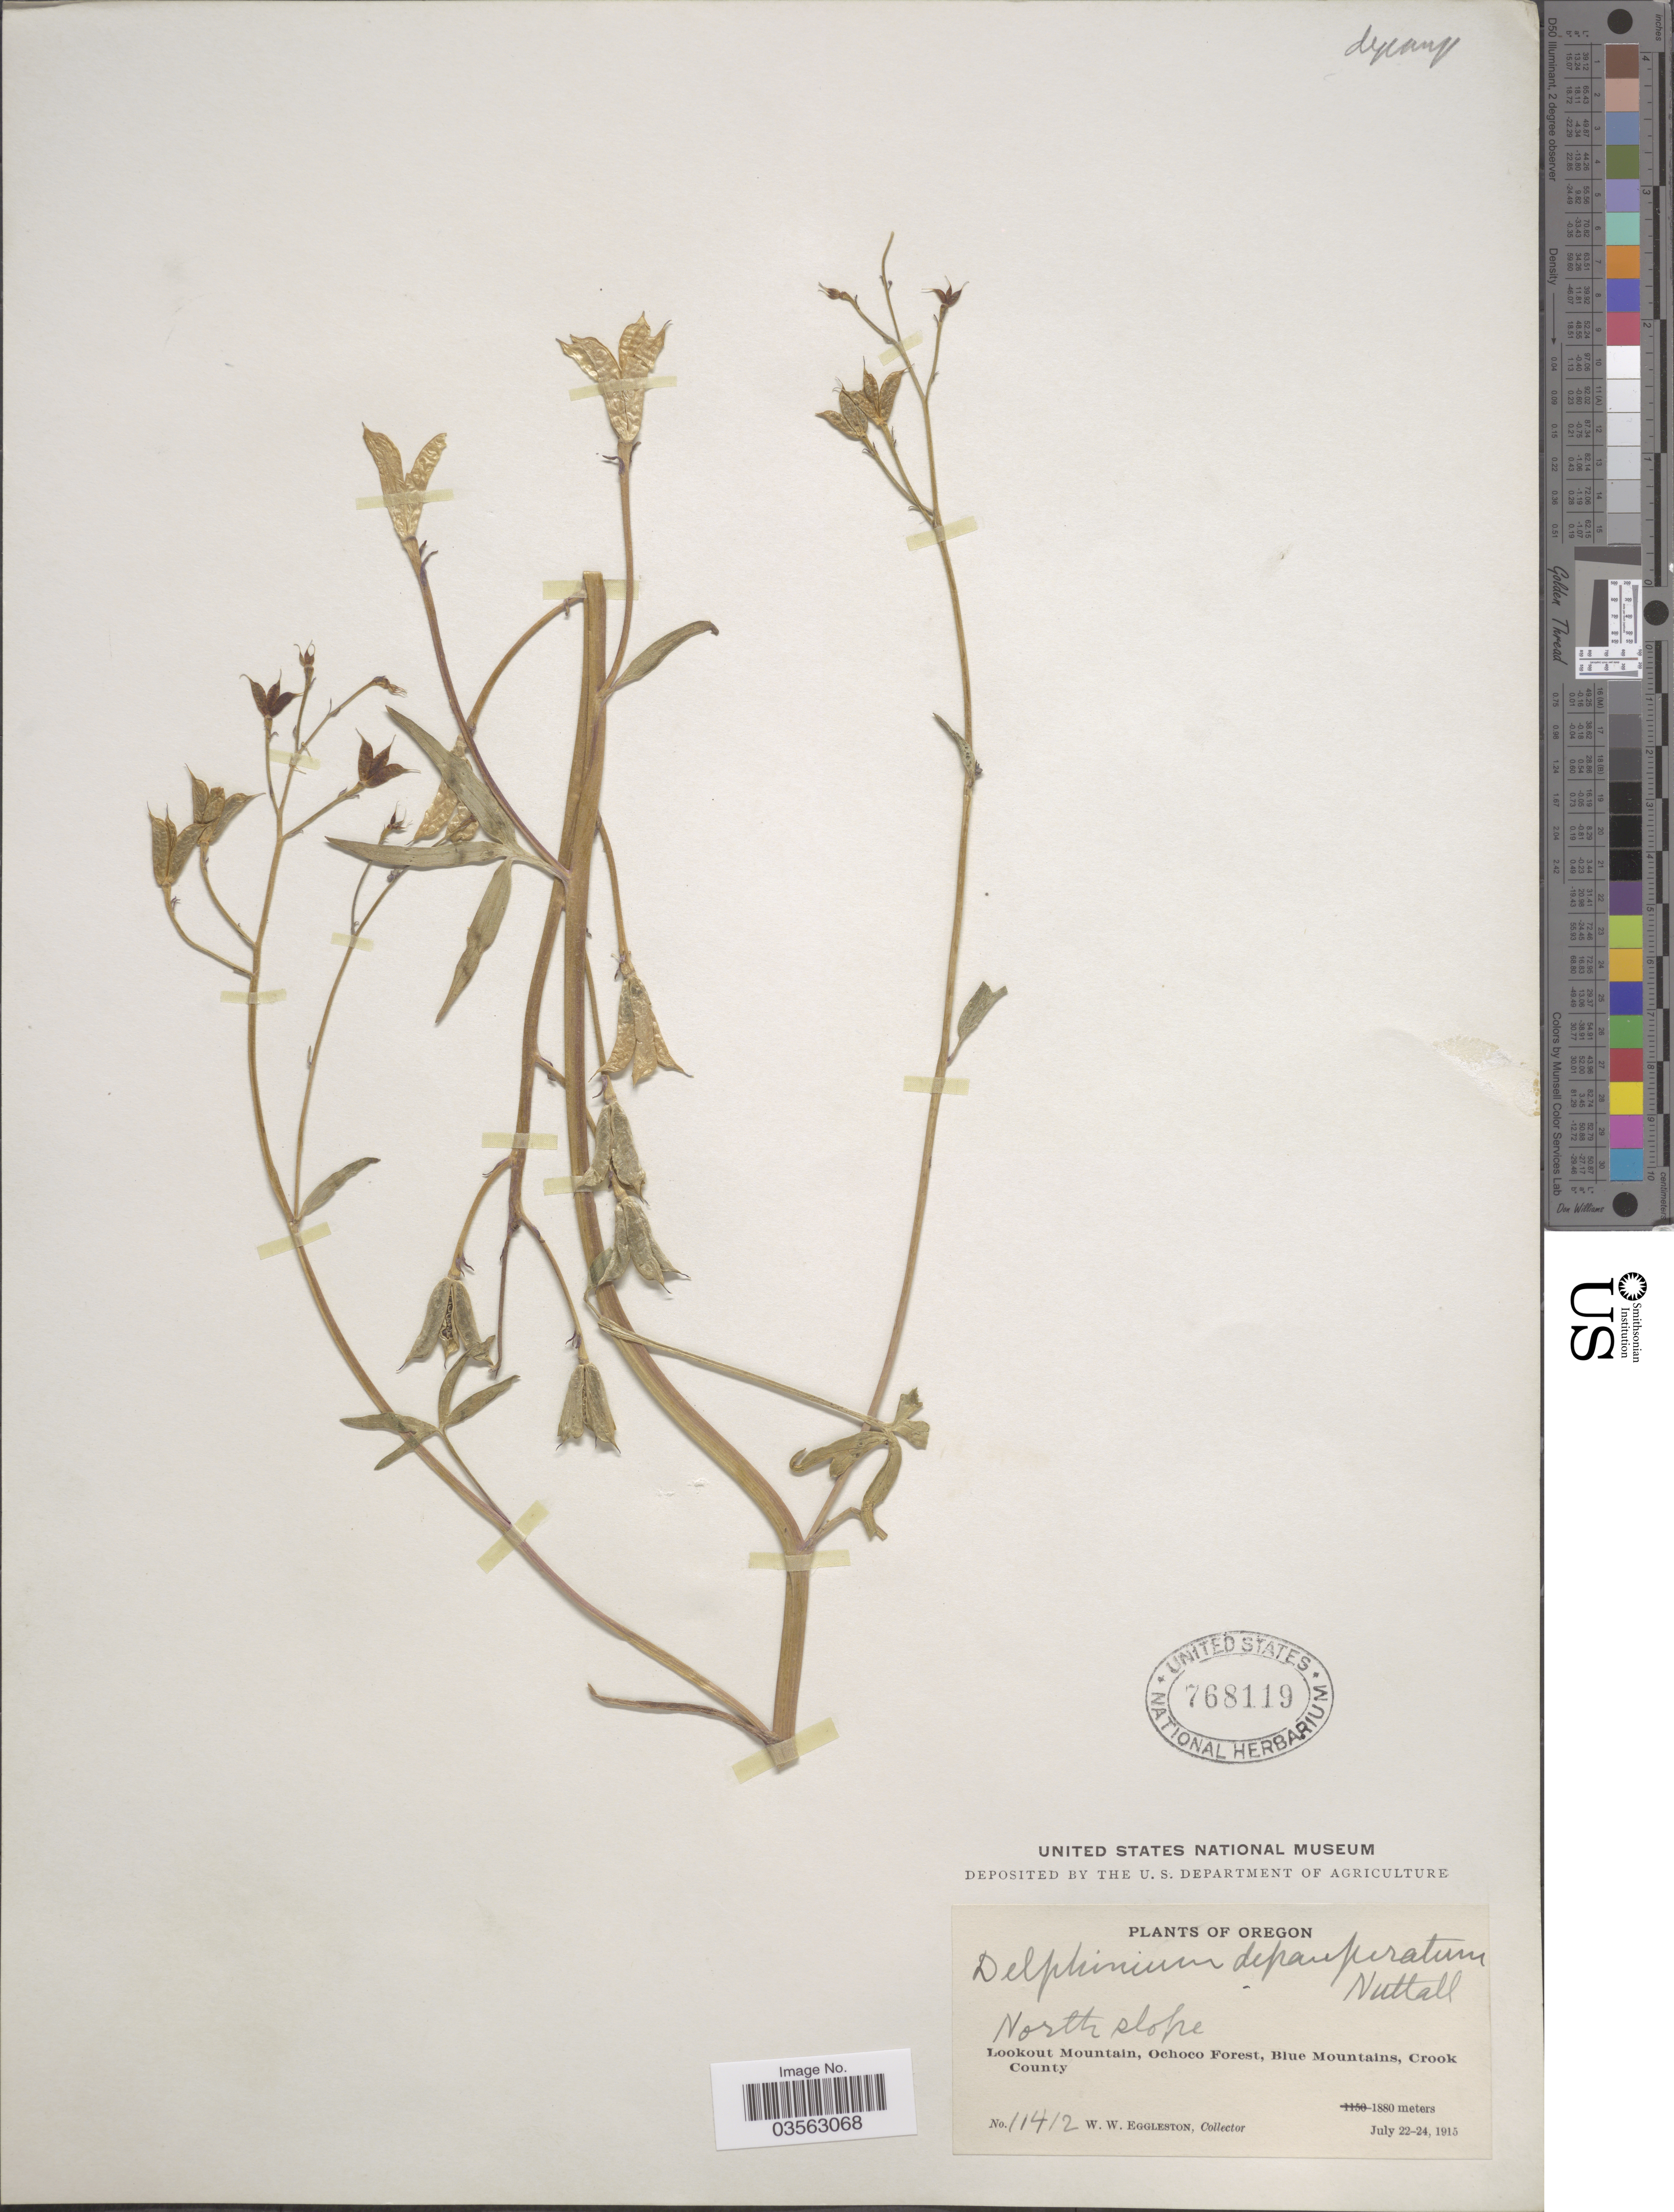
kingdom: Plantae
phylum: Tracheophyta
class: Magnoliopsida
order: Ranunculales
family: Ranunculaceae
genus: Delphinium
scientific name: Delphinium depauperatum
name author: Nutt.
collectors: W. W. Eggleston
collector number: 11412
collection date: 1915-07-22/1915-07-24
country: United States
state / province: Oregon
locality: North slopes. Lookout Mountain, Ochoco Forest, Blue Mountains, Crook County.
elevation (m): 1880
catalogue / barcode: US 768119